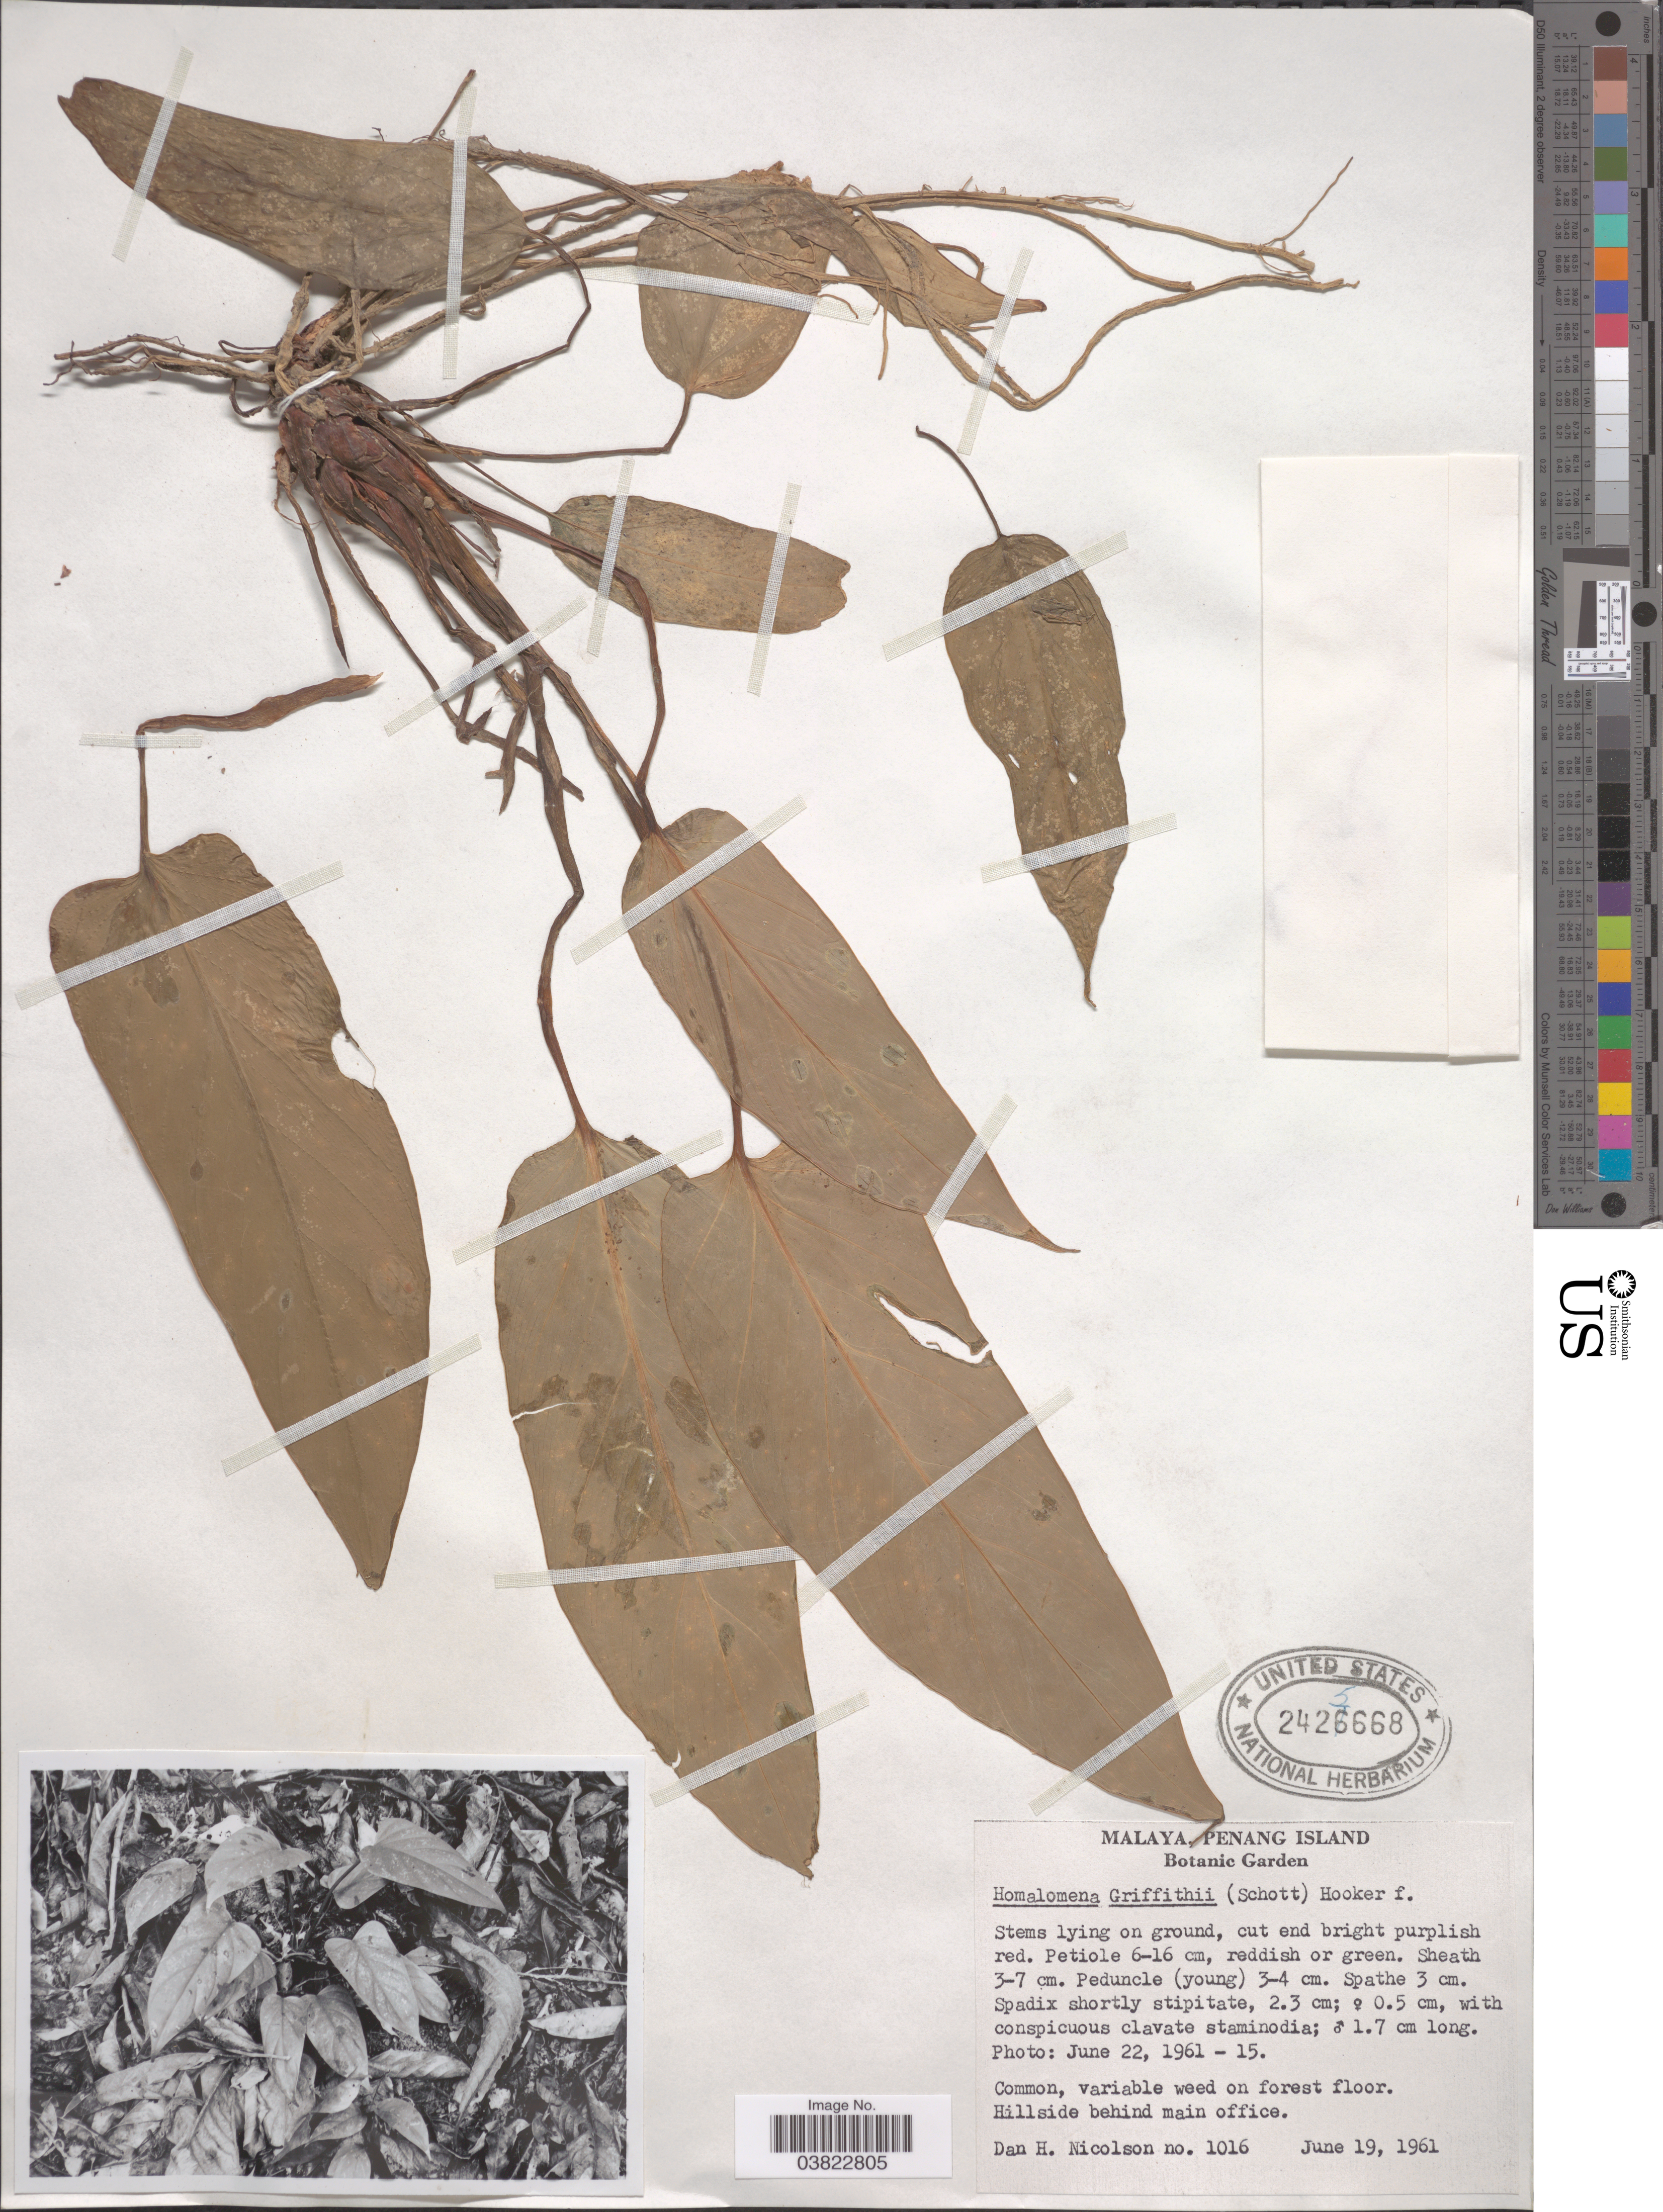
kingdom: Plantae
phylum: Tracheophyta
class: Liliopsida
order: Alismatales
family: Araceae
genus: Homalomena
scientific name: Homalomena griffithii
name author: (Schott) Hook. f.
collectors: D. H. Nicolson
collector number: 1016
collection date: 1961-06-19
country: Malaysia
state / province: Pinang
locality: Malaya, Penang Island. Hillside behind main office.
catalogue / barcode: US 2425668